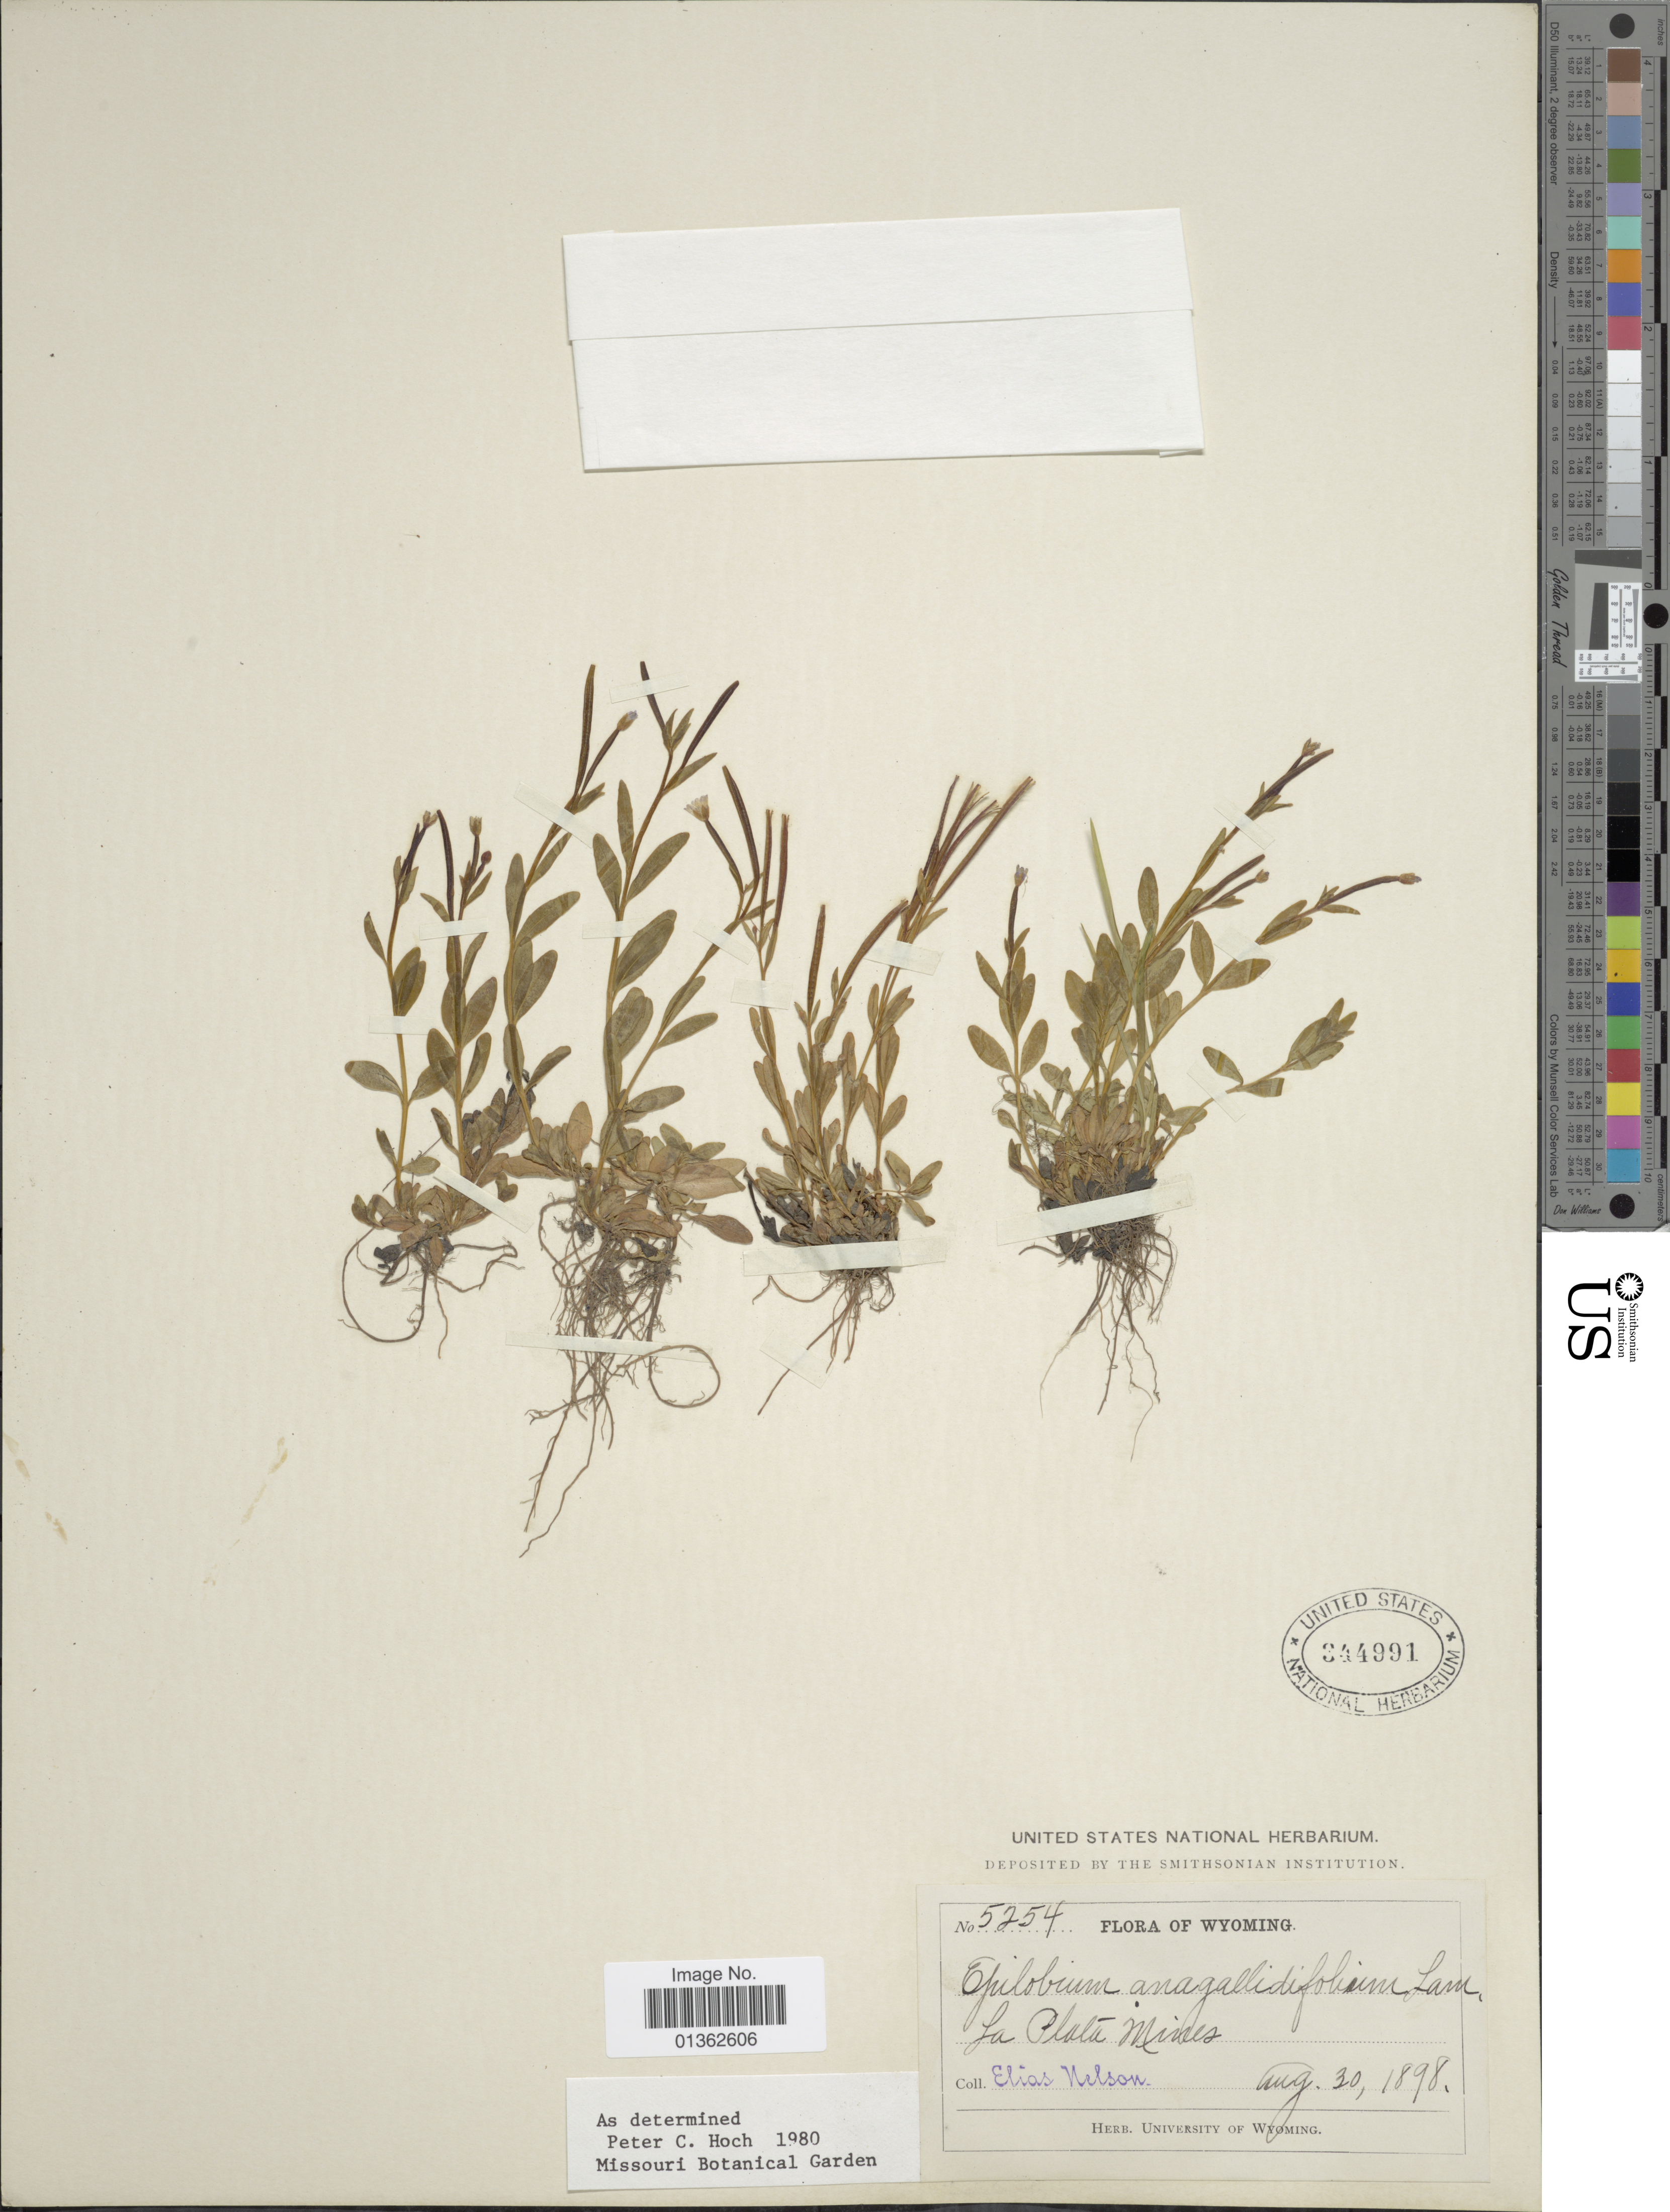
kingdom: Plantae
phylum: Tracheophyta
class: Magnoliopsida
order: Myrtales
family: Onagraceae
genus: Epilobium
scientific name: Epilobium anagallidifolium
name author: Lam.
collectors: E. Nelson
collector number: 5254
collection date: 1898-08-30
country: United States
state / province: Wyoming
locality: La Plata Mines.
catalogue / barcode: US 344991